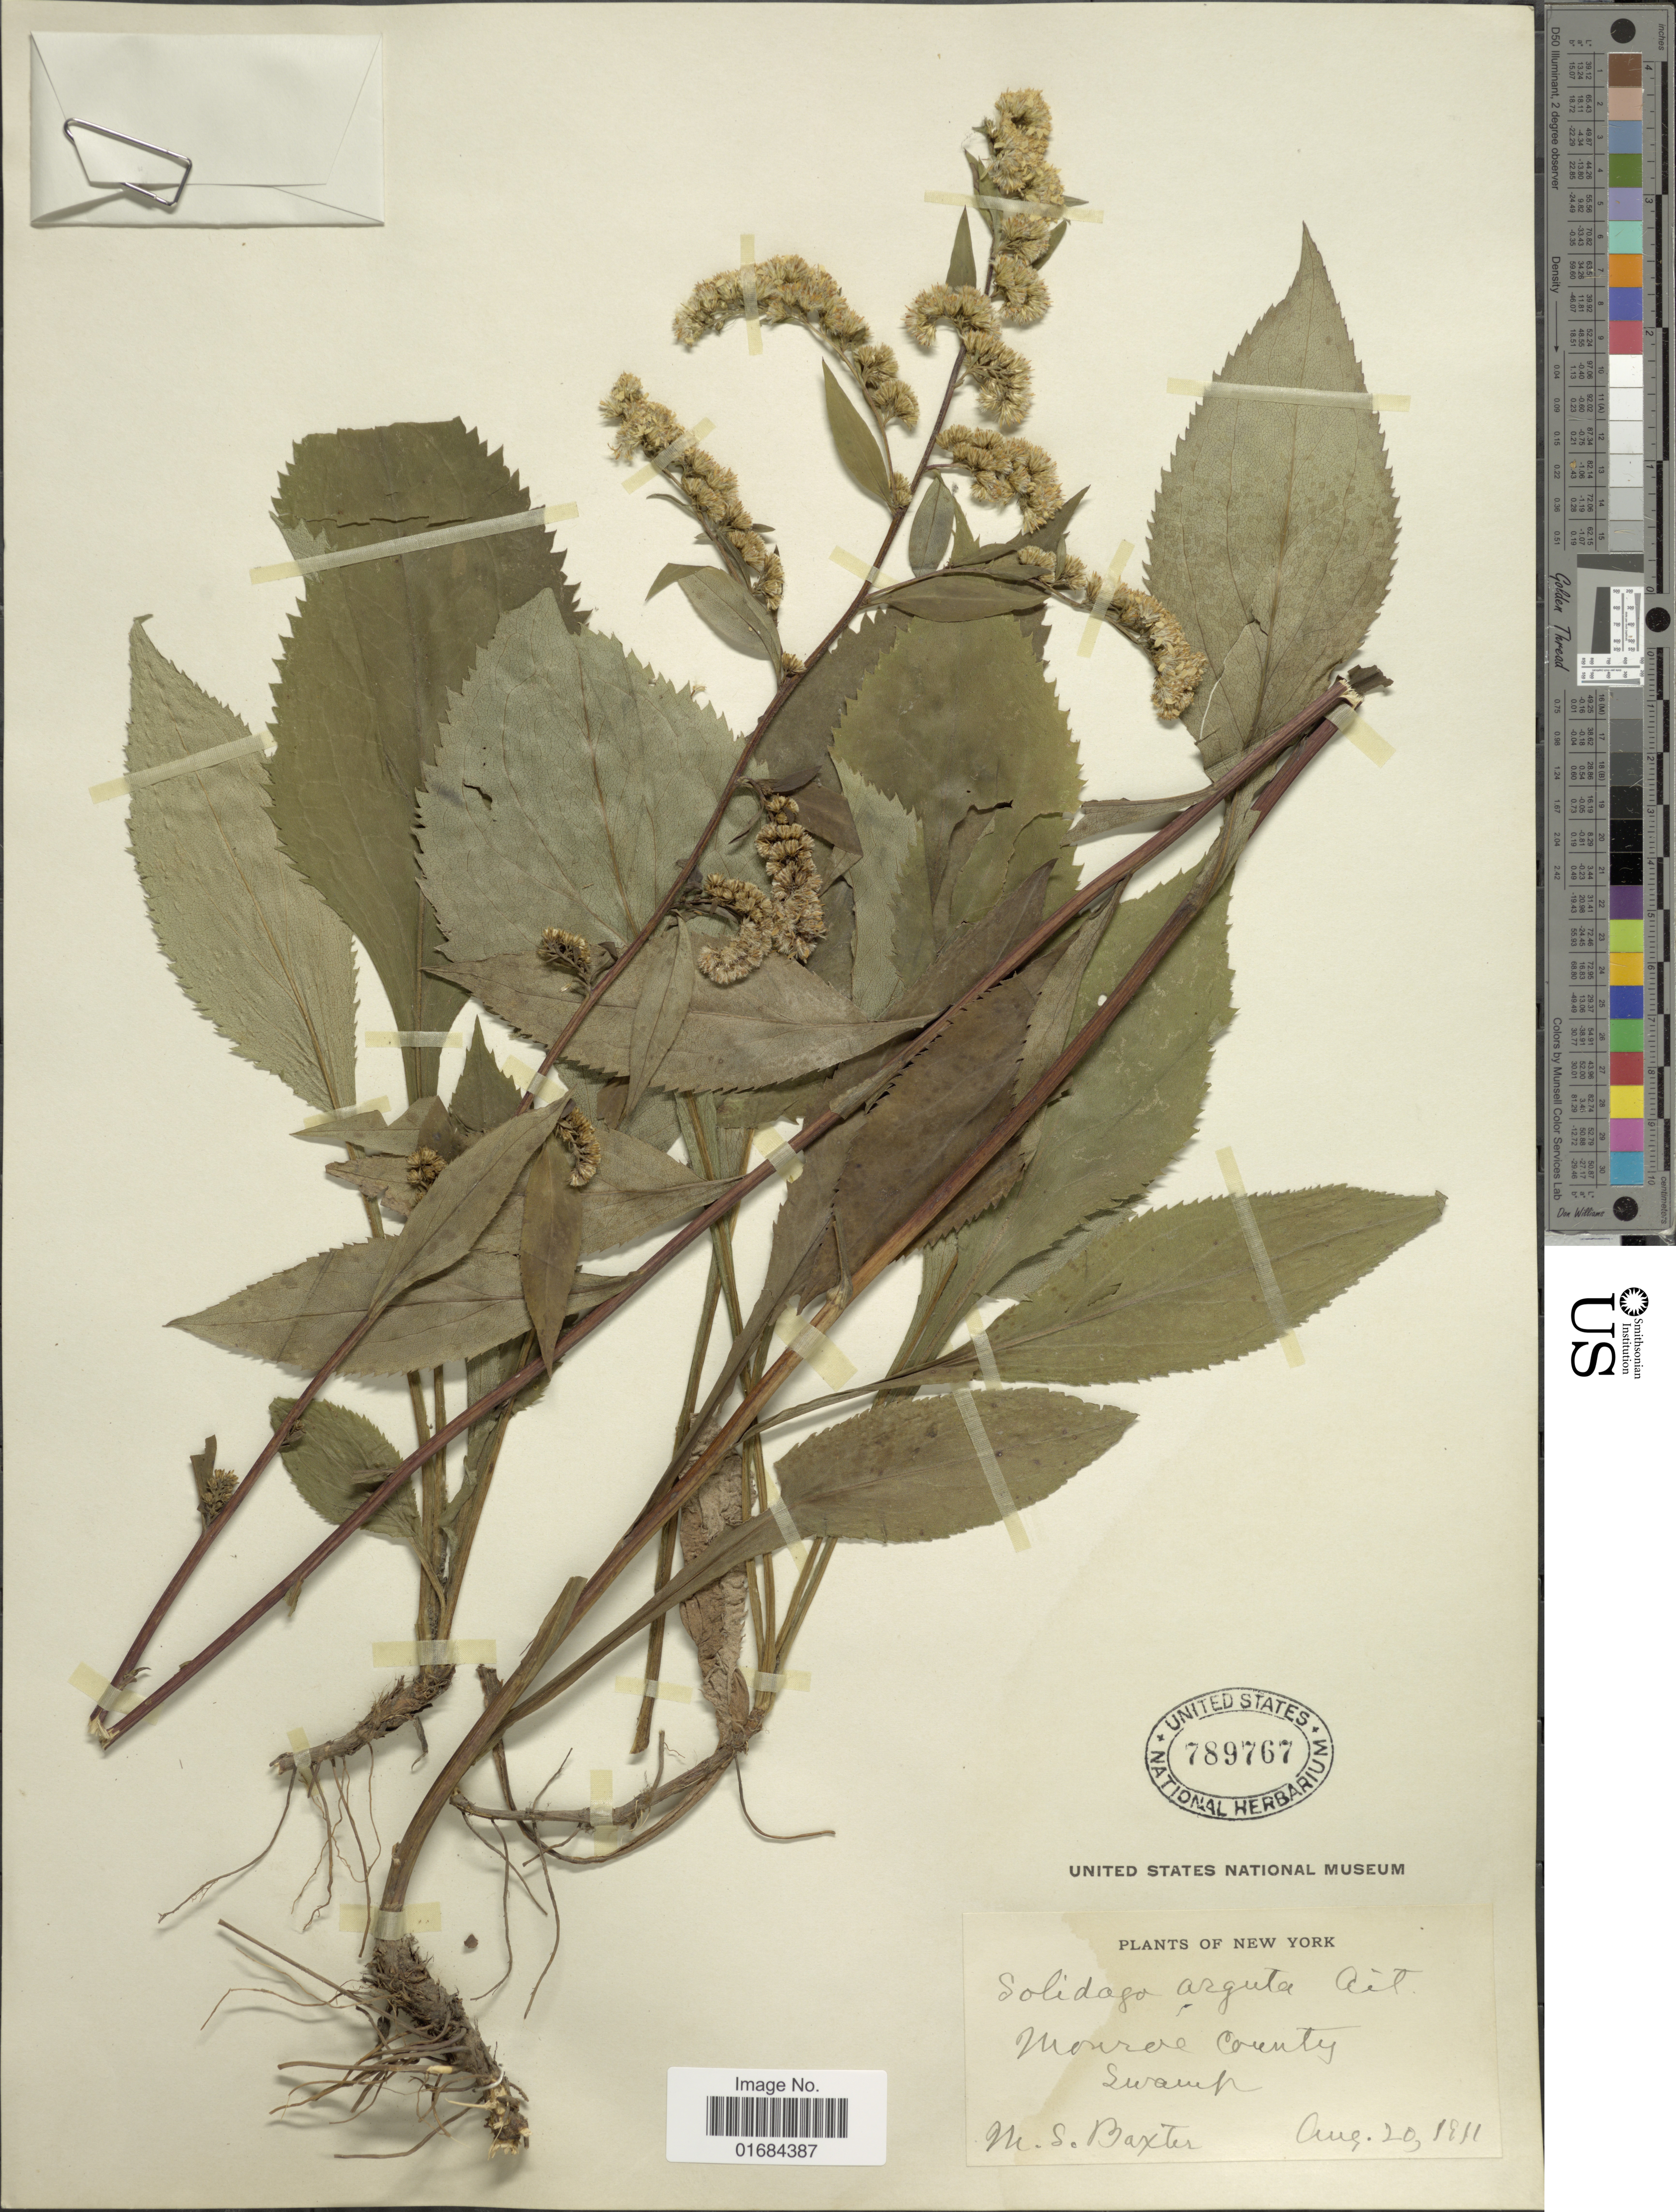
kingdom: Plantae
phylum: Tracheophyta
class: Magnoliopsida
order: Asterales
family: Asteraceae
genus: Solidago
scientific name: Solidago arguta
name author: Aiton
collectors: M. Baxter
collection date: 1811-08-20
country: United States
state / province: New York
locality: Monroe County, Swamp.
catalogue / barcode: US 789767